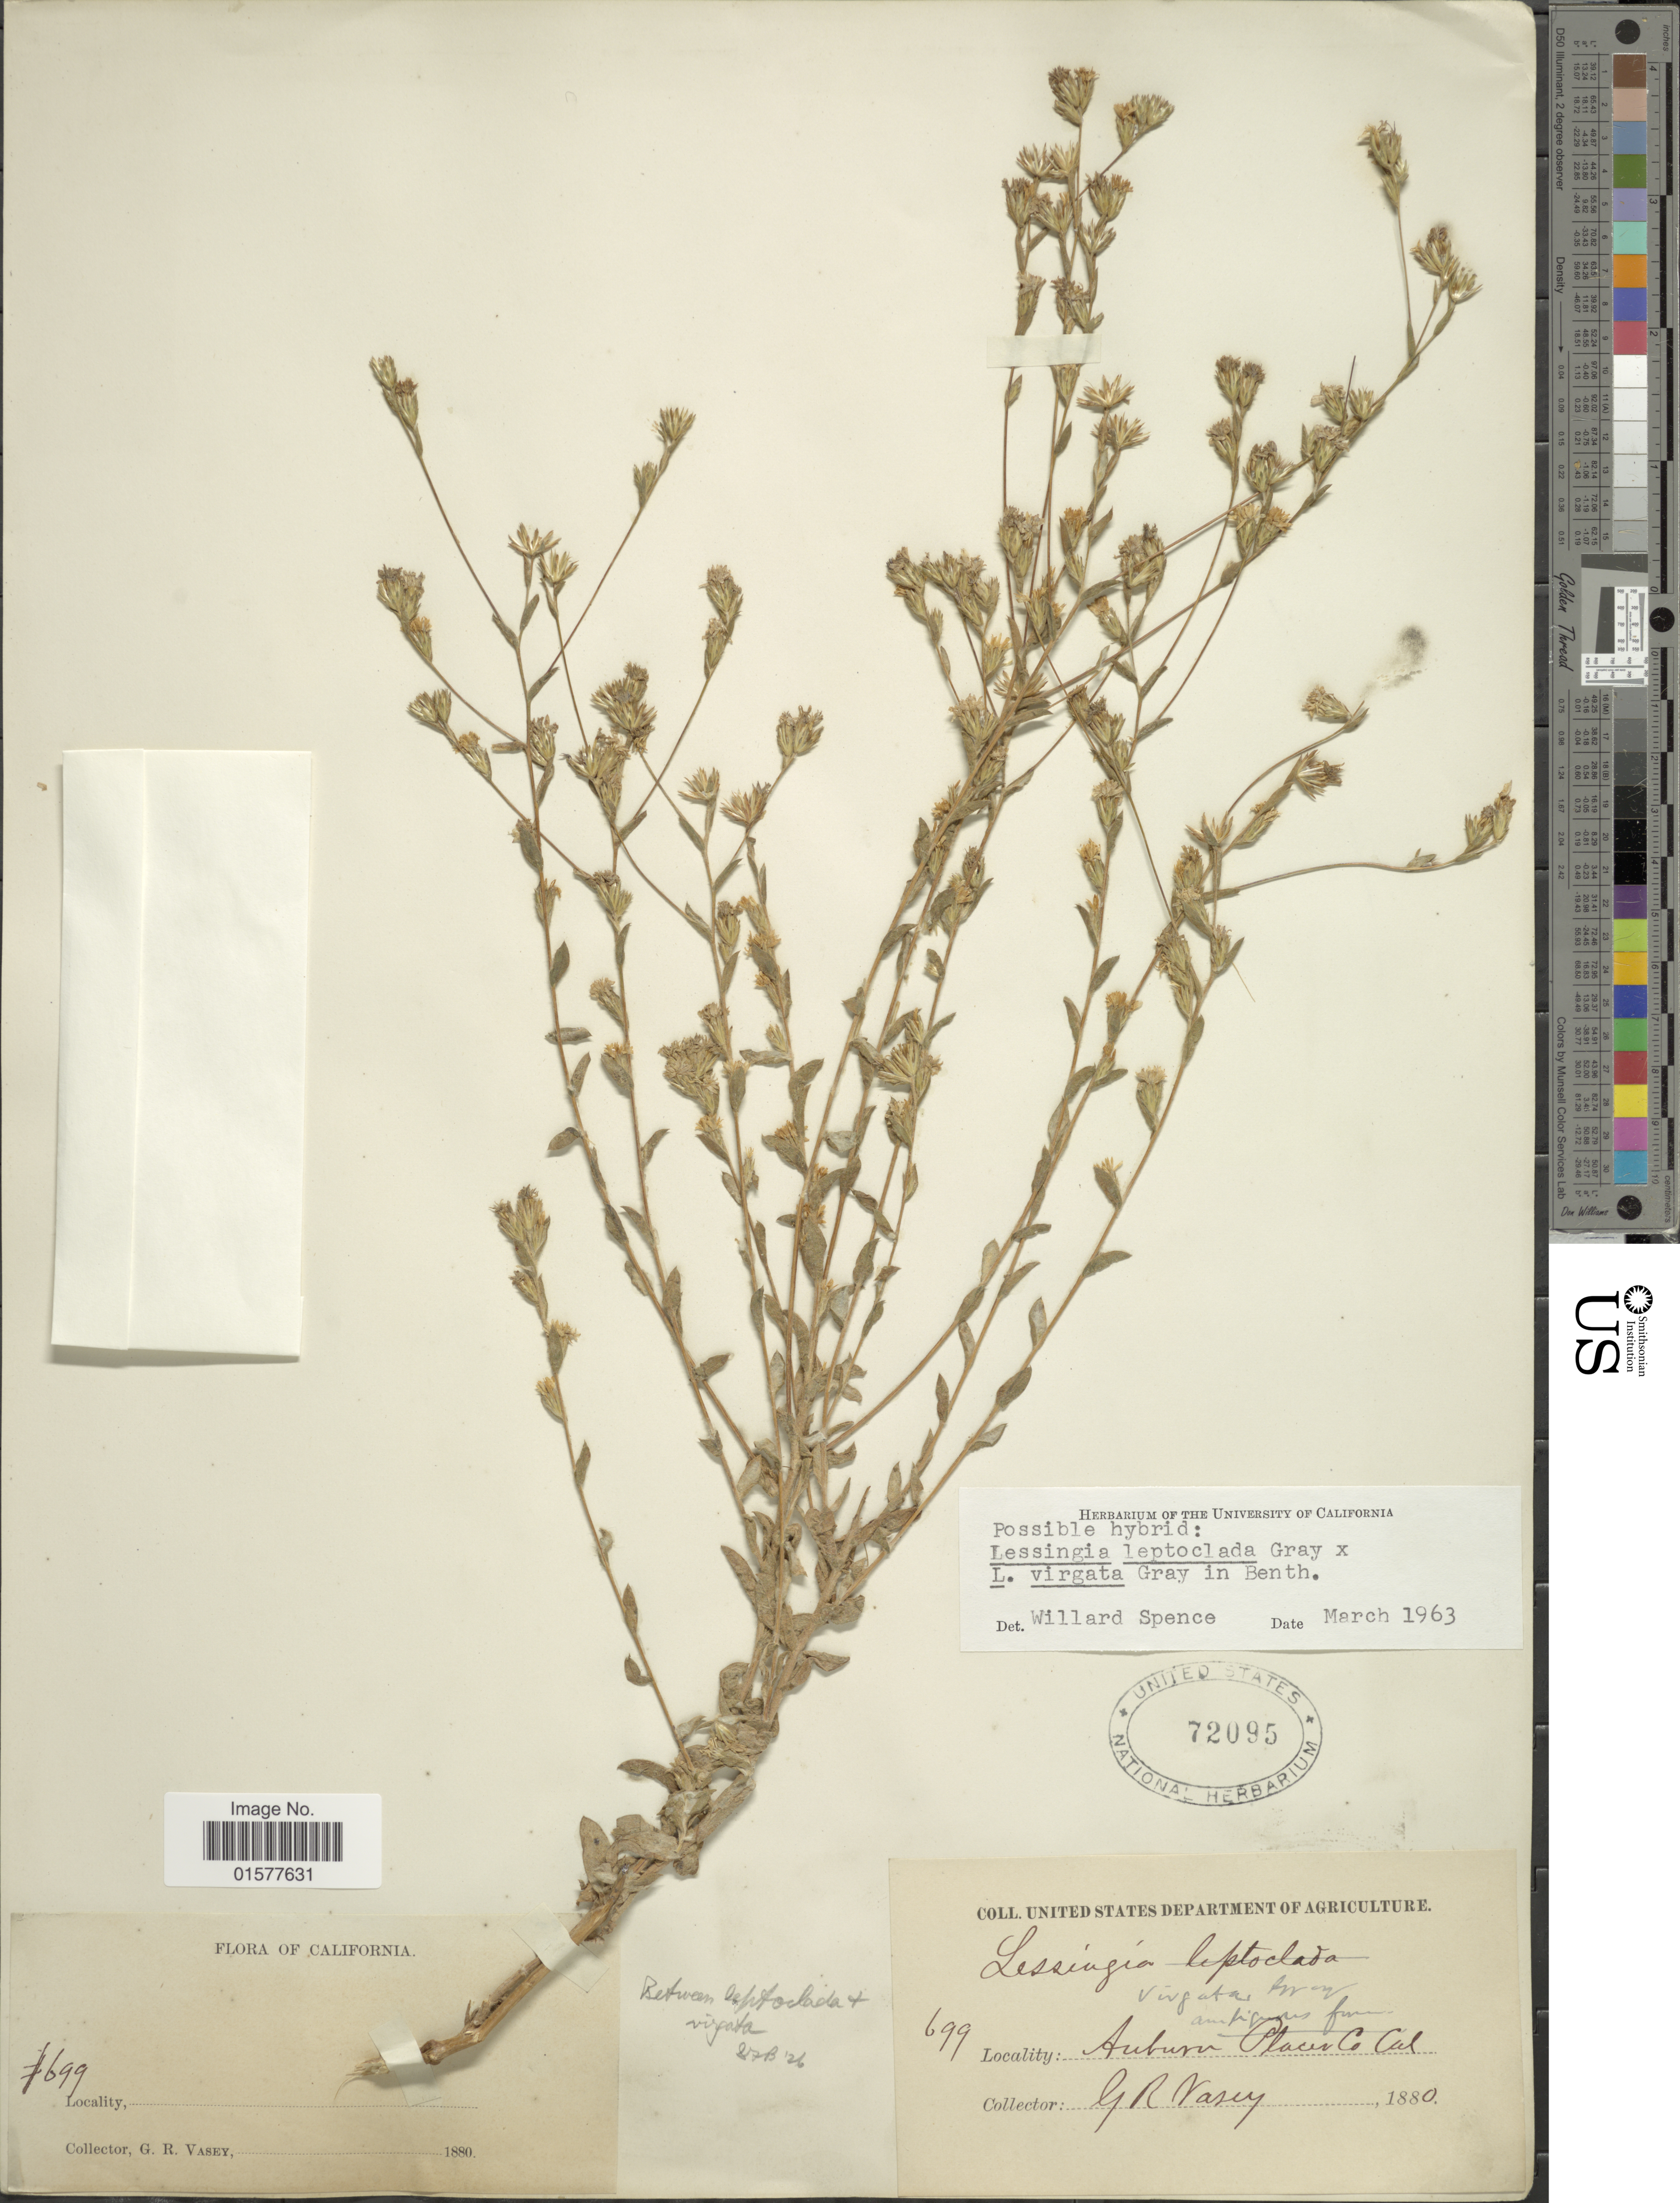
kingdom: Plantae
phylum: Tracheophyta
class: Magnoliopsida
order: Asterales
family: Asteraceae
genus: Lessingia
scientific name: Lessingia leptoclada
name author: A. Gray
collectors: G. R. Vasey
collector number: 699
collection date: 1880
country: United States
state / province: California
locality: Auburn Place Co.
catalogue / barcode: US 72095